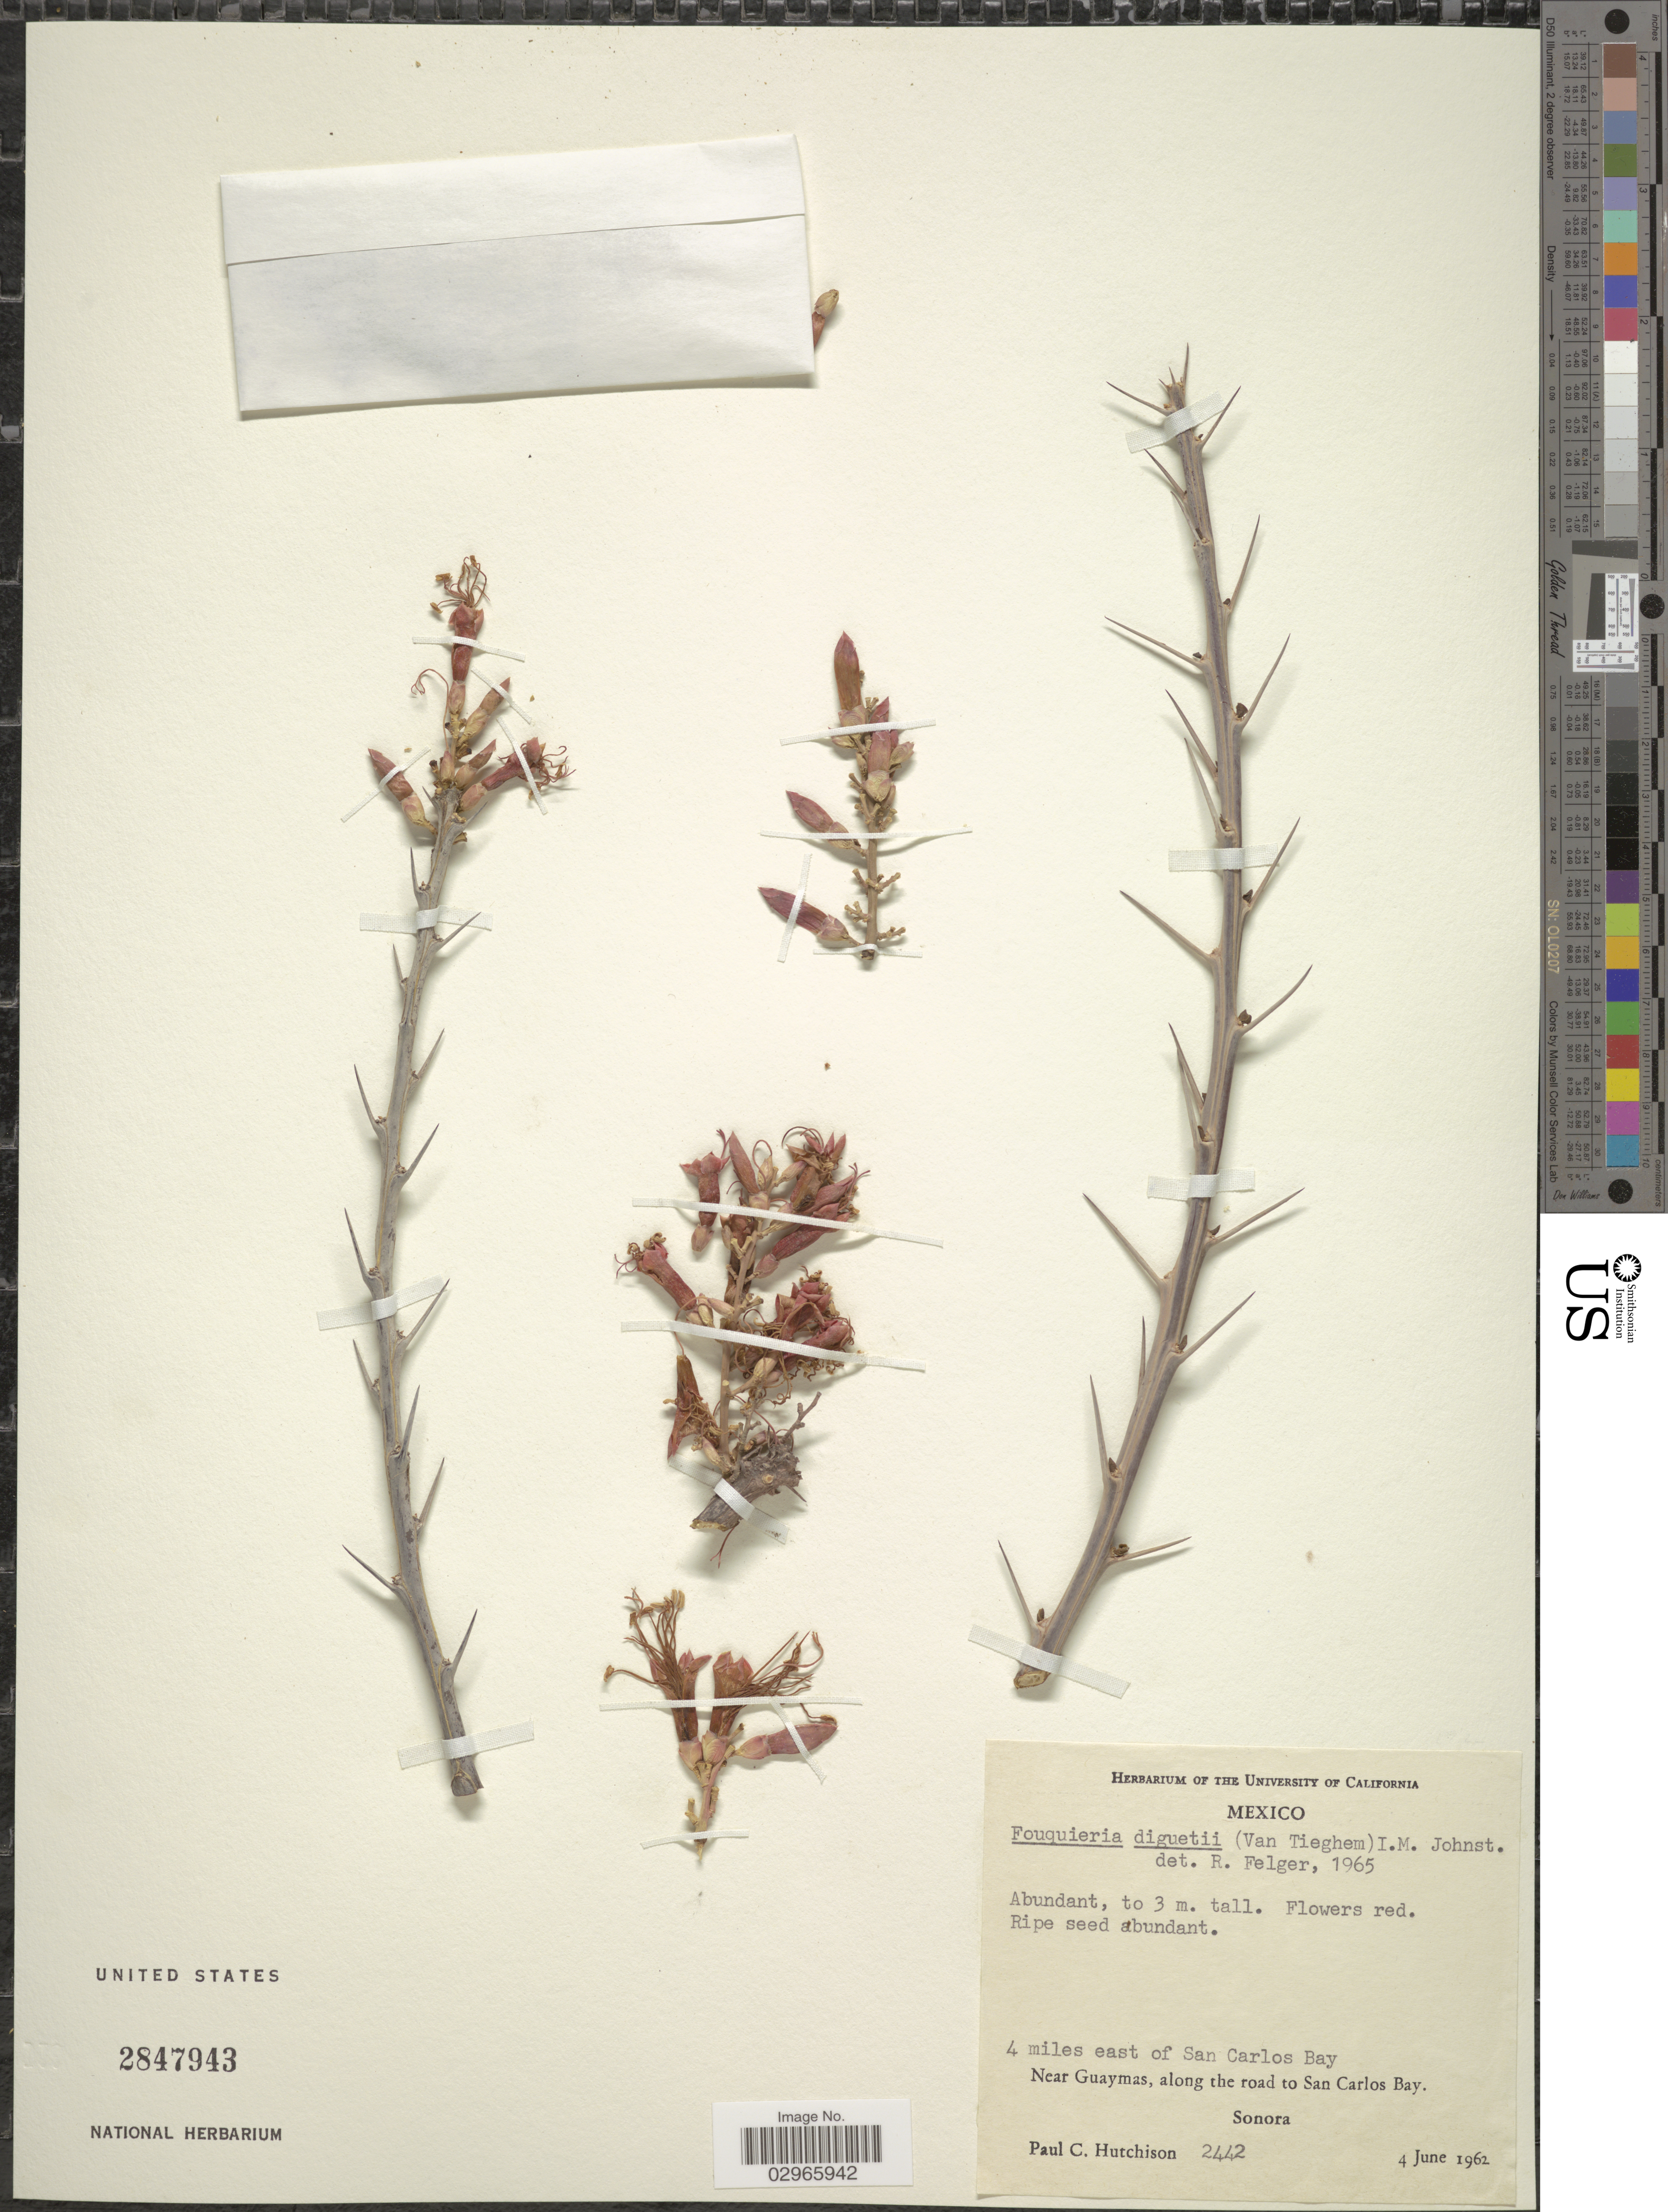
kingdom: Plantae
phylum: Tracheophyta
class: Magnoliopsida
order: Ericales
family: Fouquieriaceae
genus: Fouquieria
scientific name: Fouquieria diguetii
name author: (Tiegh.) I.M. Johnst.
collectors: P. C. Hutchison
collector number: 2442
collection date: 1962-06-04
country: Mexico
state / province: Sonora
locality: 4 miles east of San Carlos Bay. Near Guaymas, along the road to San Carlos.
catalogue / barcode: US 2847943